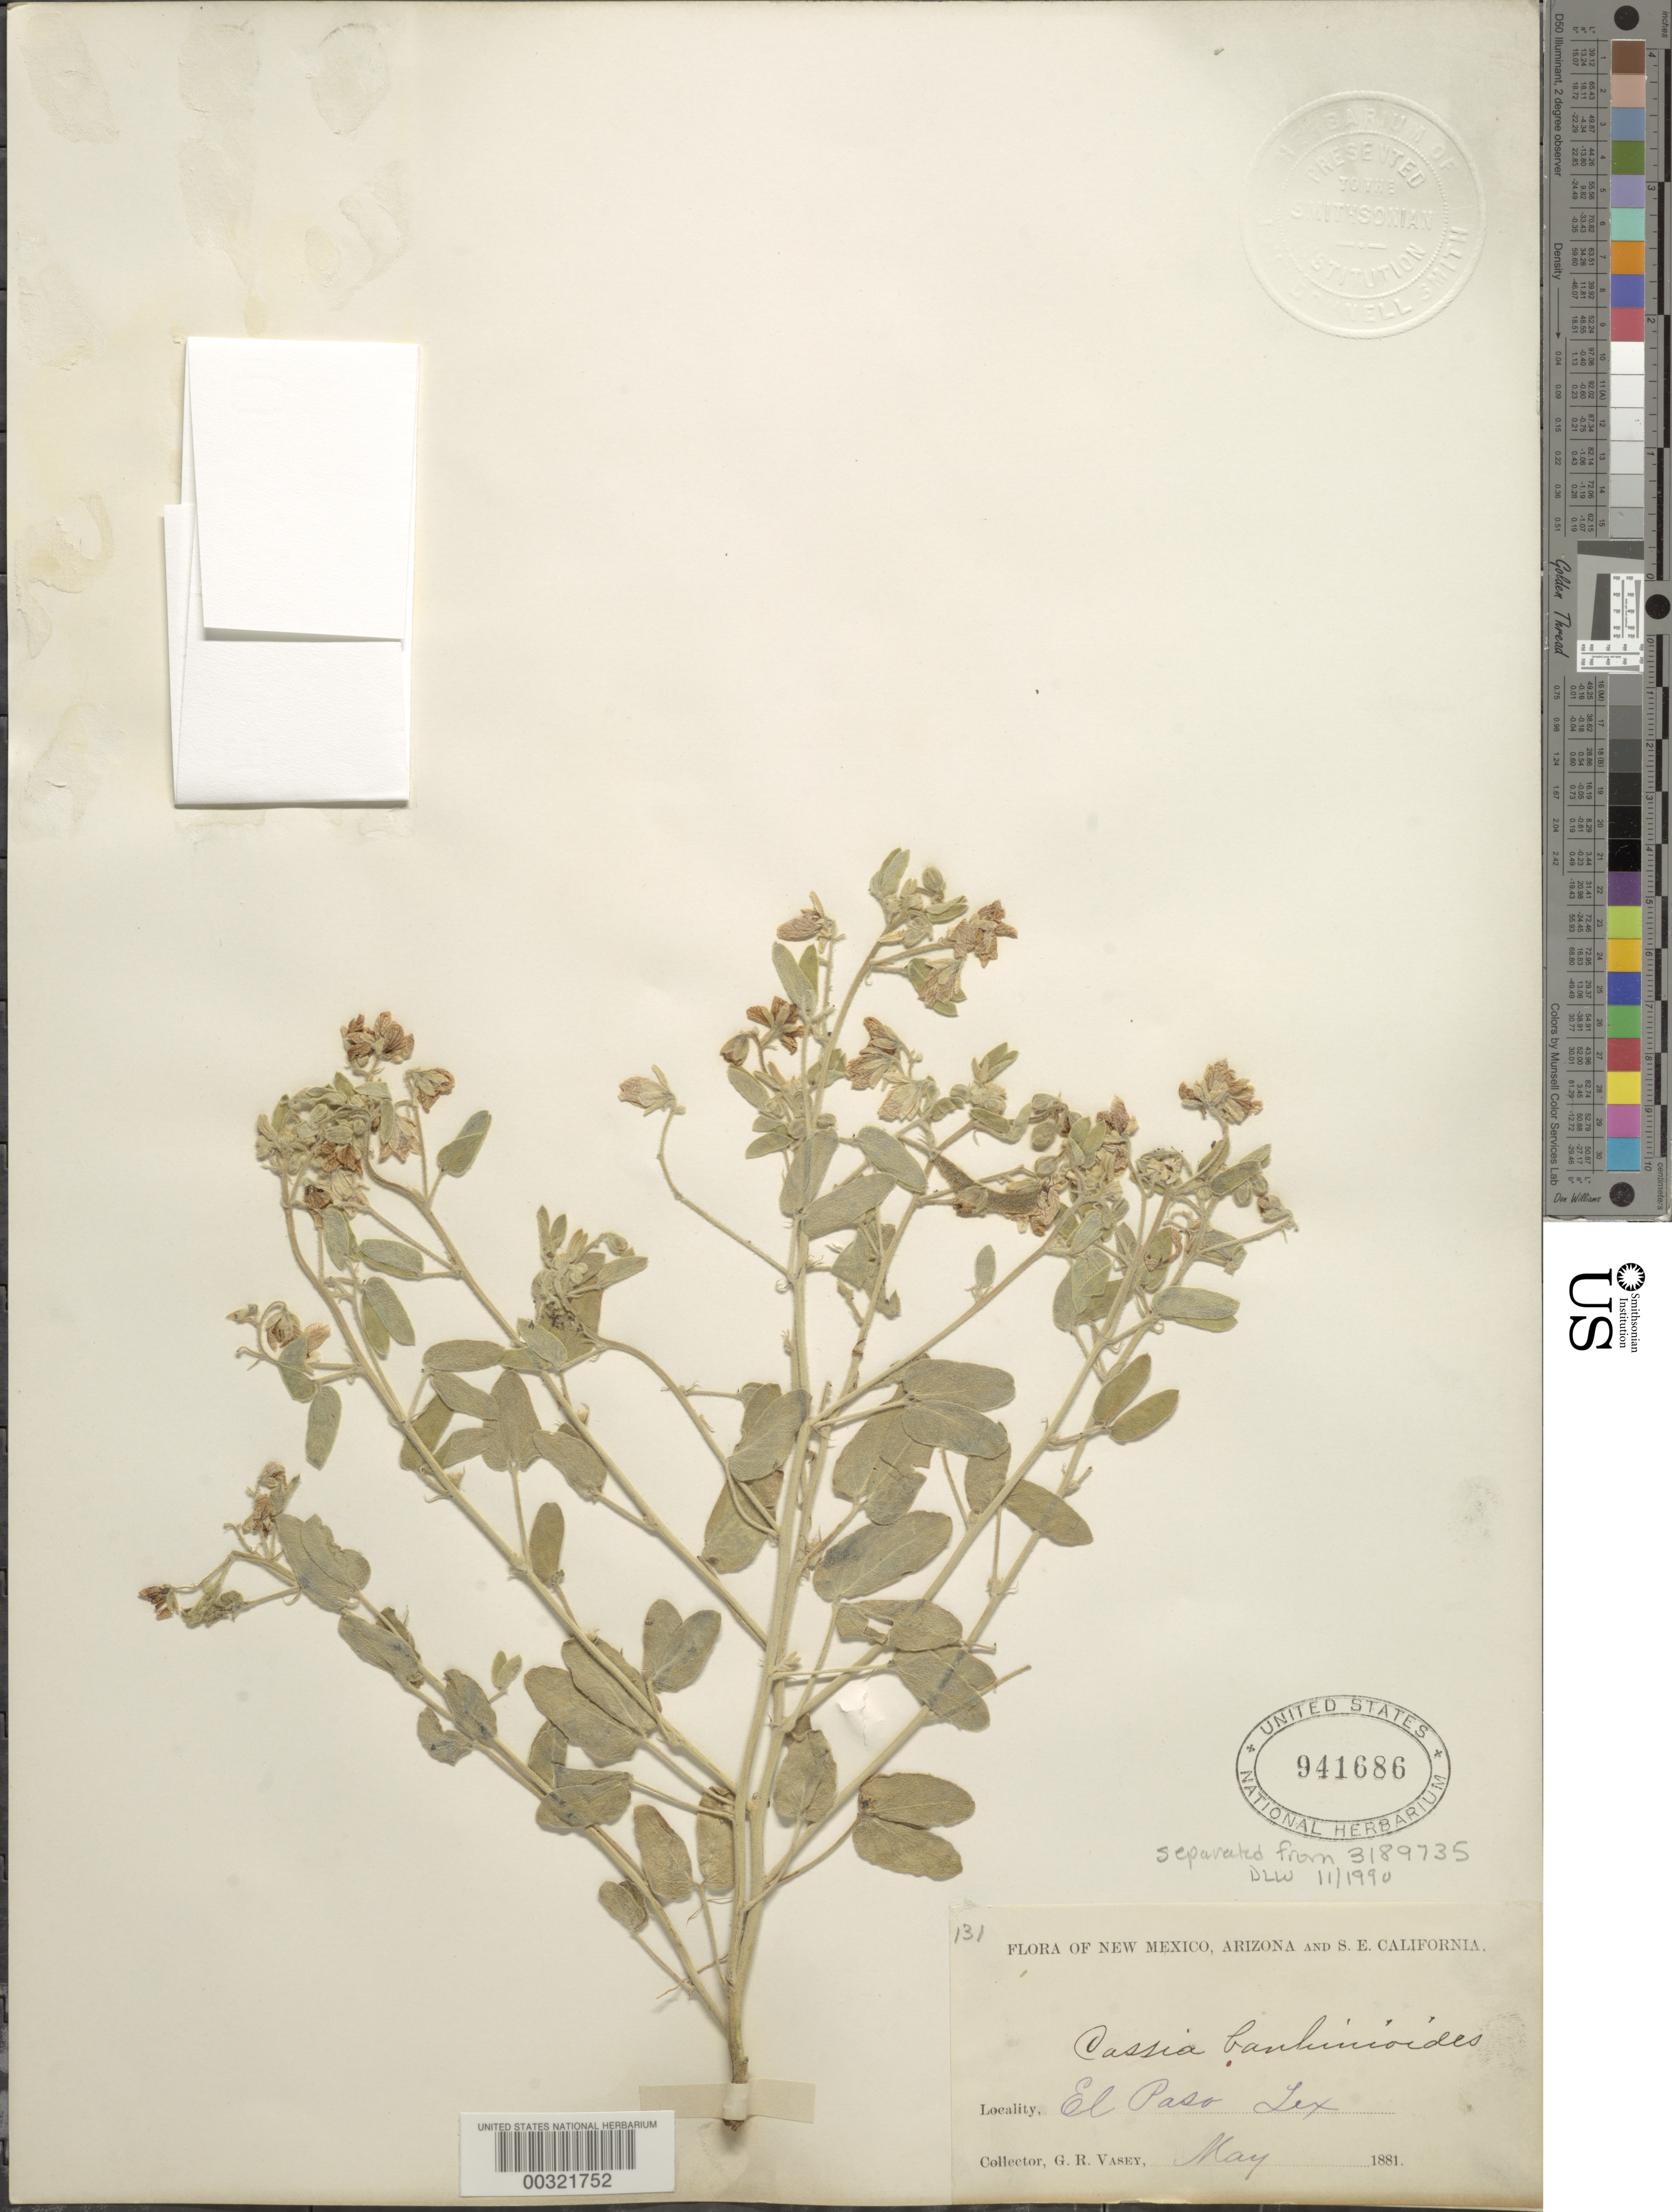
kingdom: Plantae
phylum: Tracheophyta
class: Magnoliopsida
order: Fabales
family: Fabaceae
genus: Senna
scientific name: Senna bauhinioides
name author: (A. Gray) H.S. Irwin & Barneby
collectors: G. R. Vasey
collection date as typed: May 1881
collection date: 1881-05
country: United States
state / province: Texas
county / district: El Paso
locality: El Paso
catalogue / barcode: US 941686